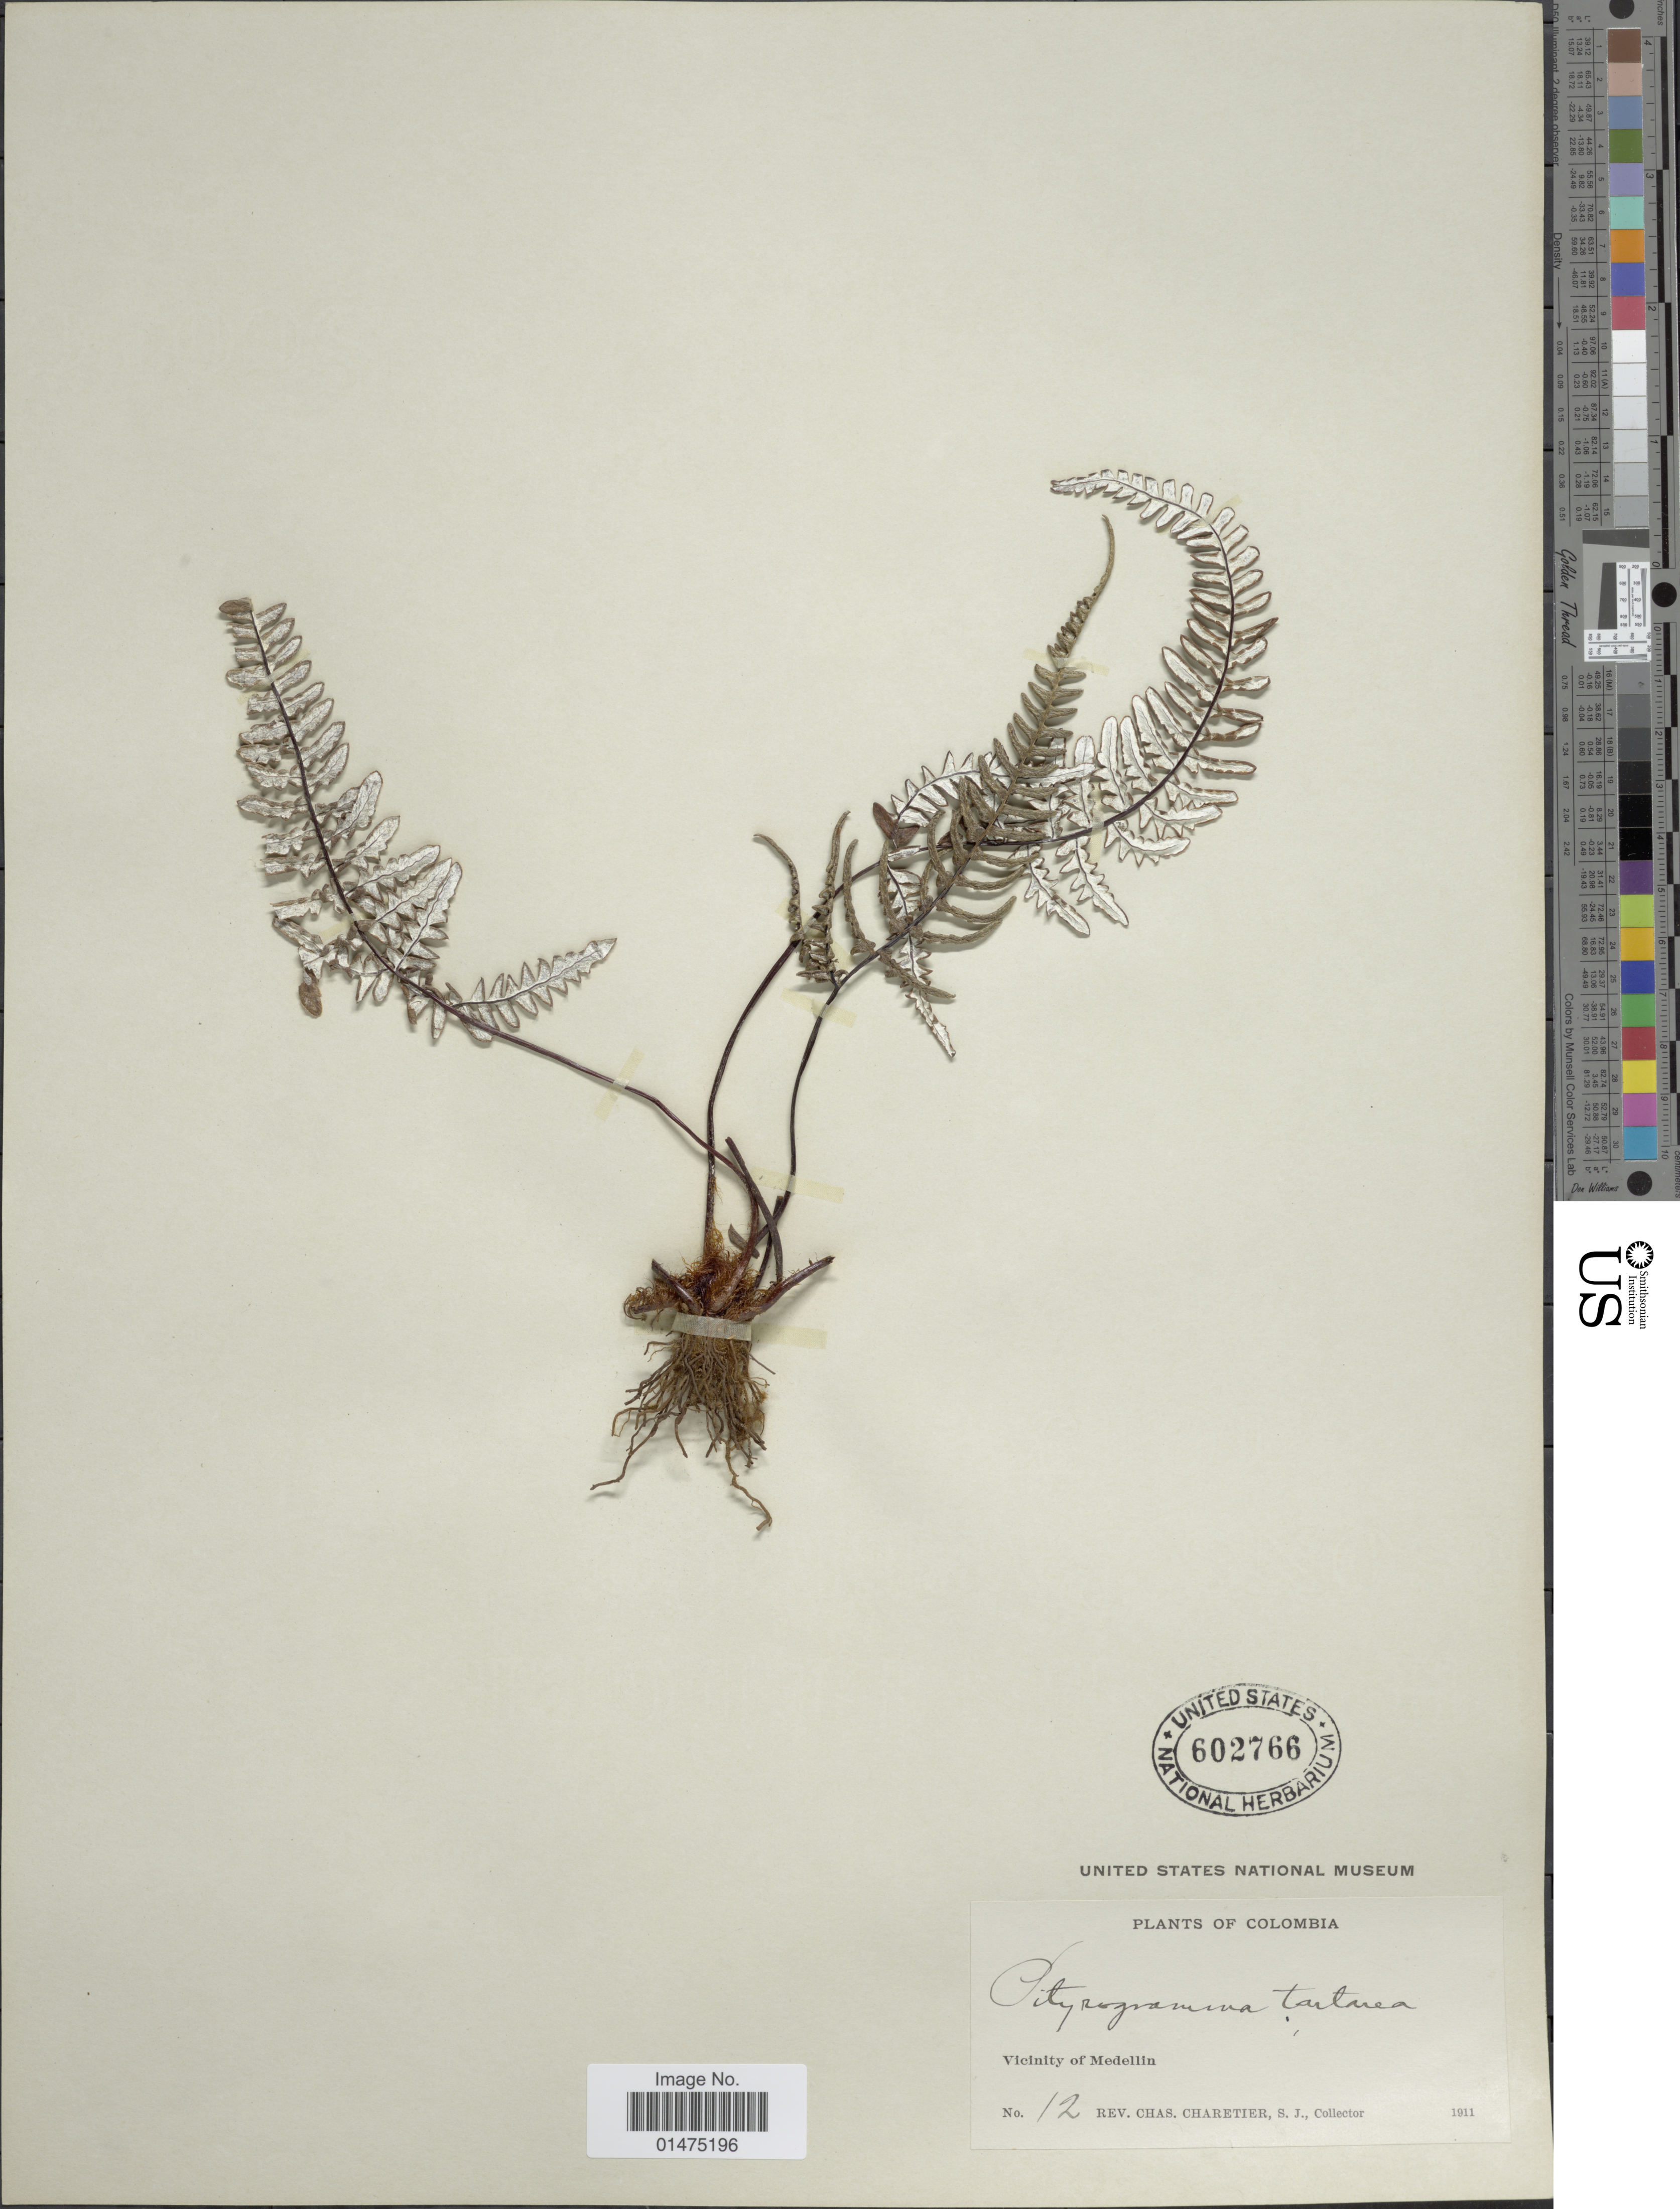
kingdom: Plantae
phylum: Tracheophyta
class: Polypodiopsida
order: Polypodiales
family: Pteridaceae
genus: Pityrogramma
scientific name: Pityrogramma tartarea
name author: (Cav.) Maxon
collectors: C. Charetier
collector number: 12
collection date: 1911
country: Colombia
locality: Vicinity of Medellin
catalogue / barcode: US 602766